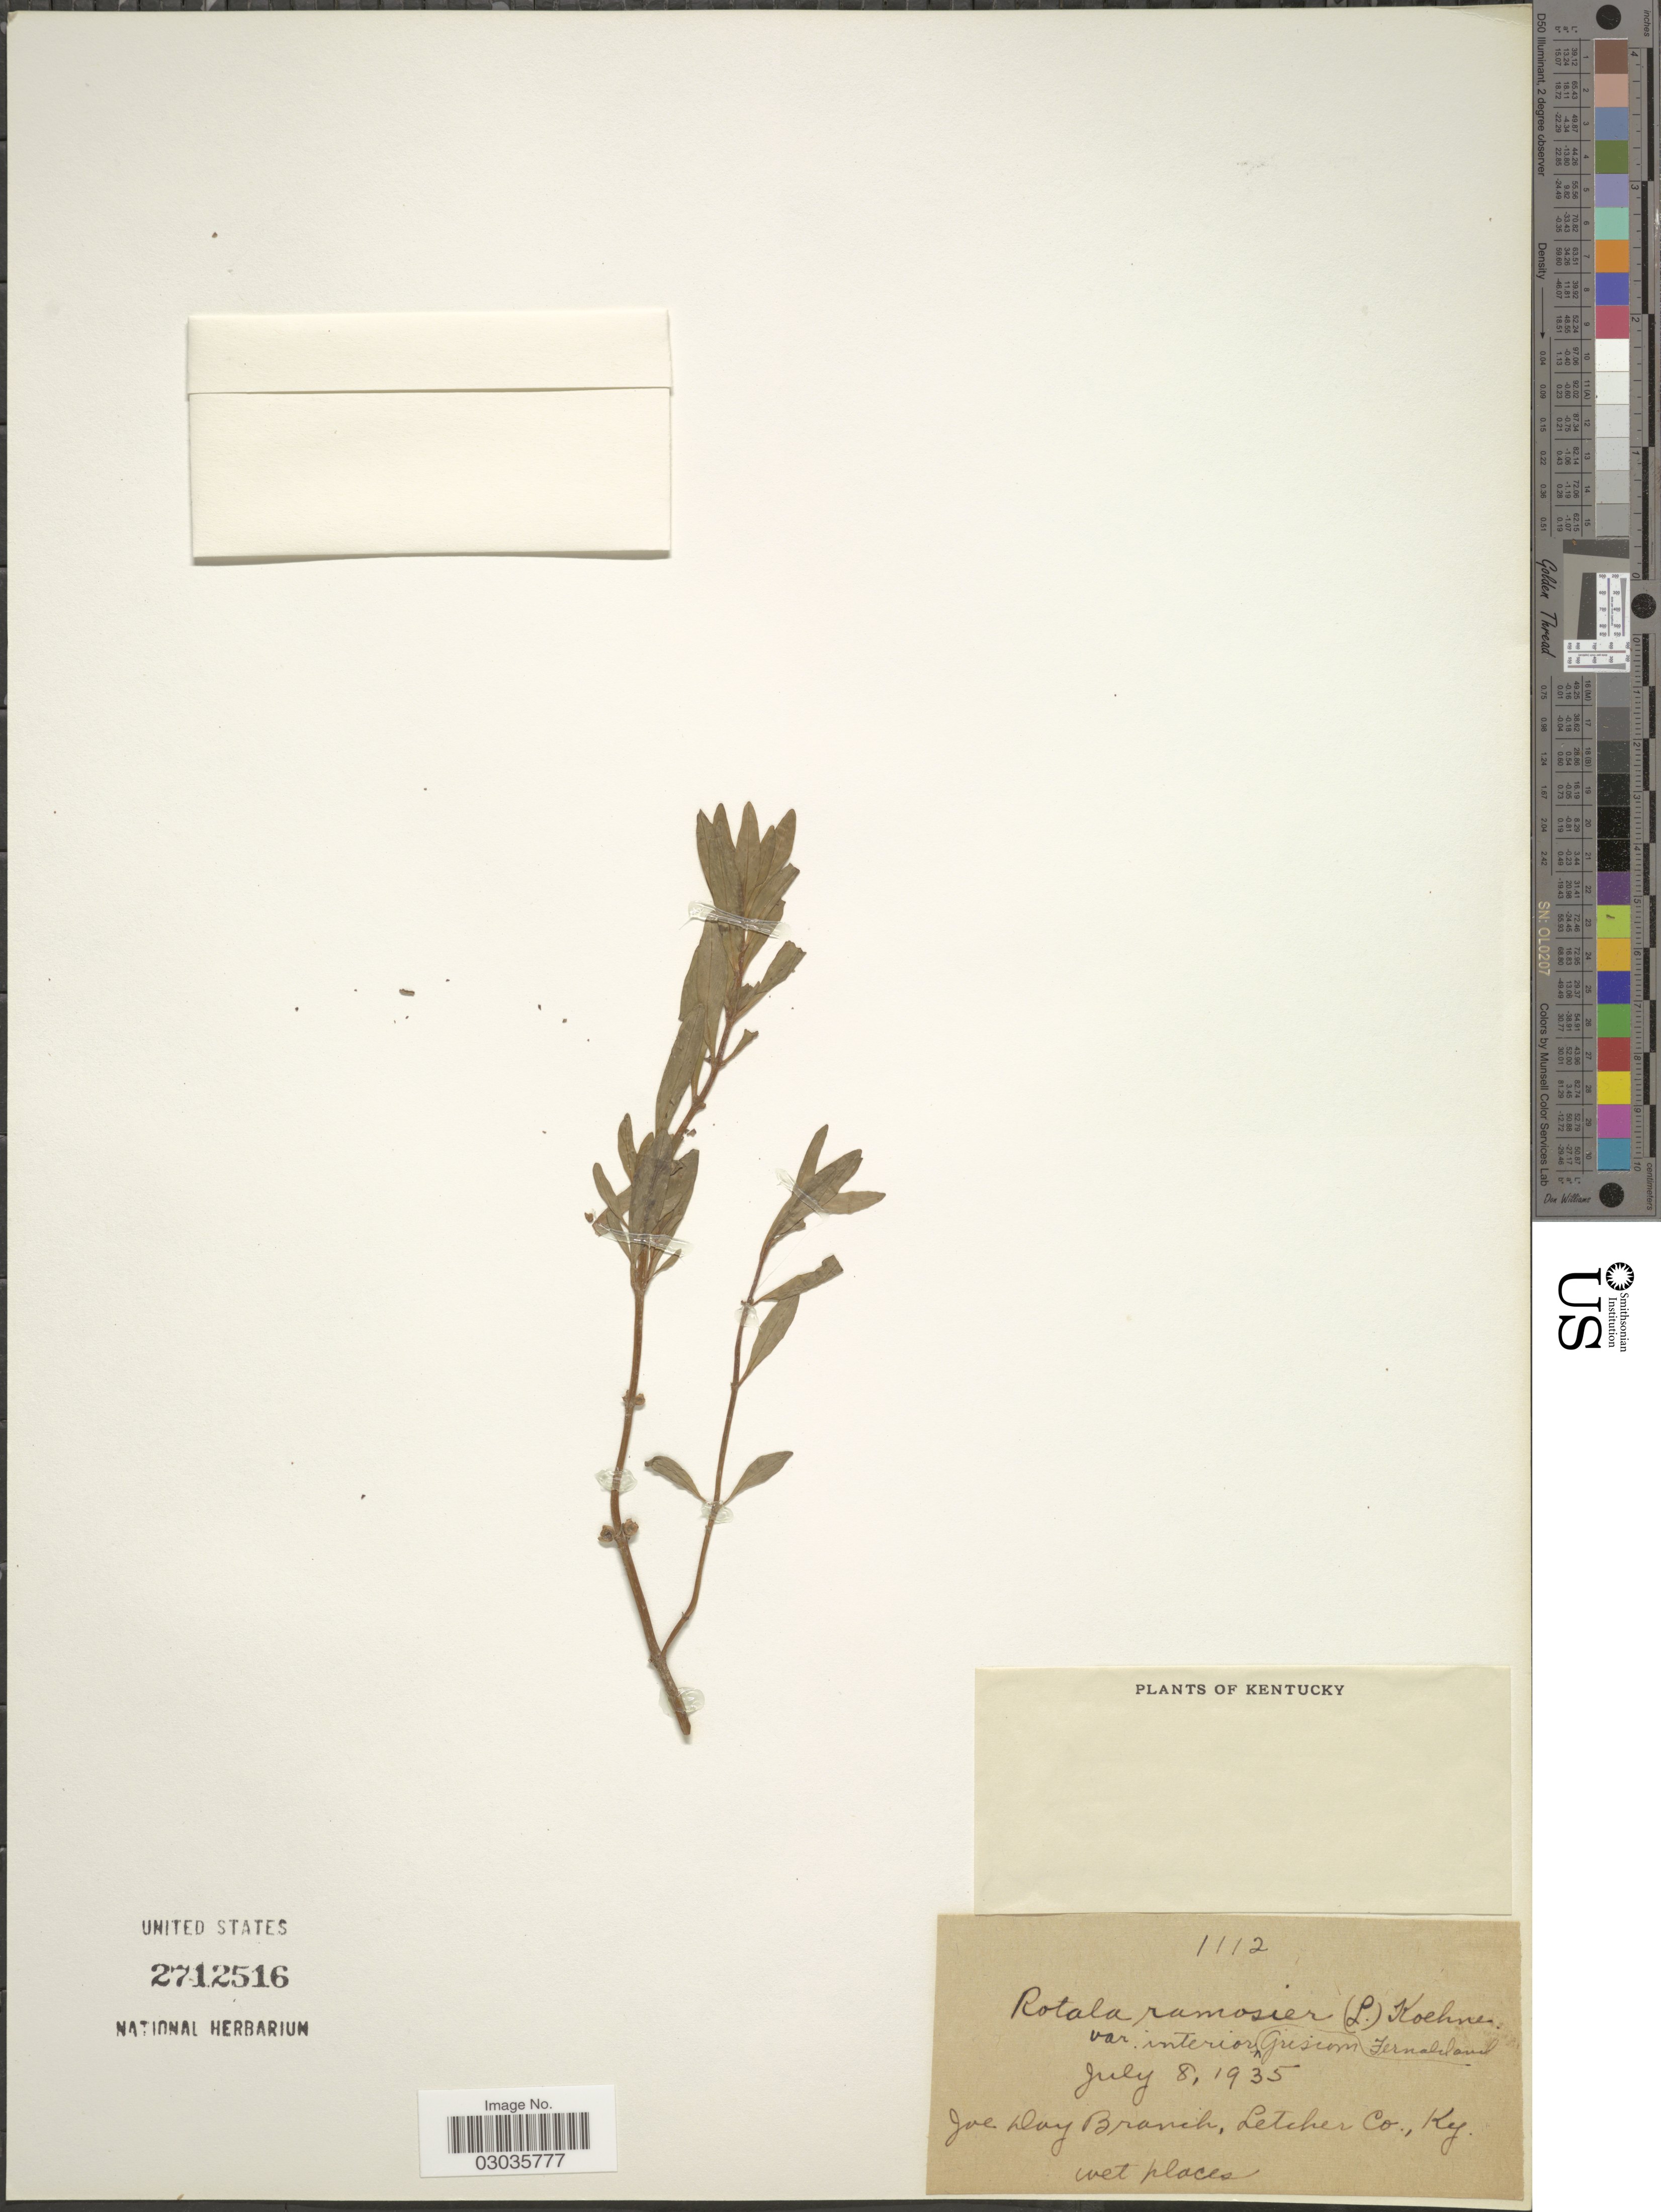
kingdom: Plantae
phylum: Tracheophyta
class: Magnoliopsida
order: Myrtales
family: Lythraceae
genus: Rotala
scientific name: Rotala ramosior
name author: (L.) Koehne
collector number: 1112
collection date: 1935-07-08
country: United States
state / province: Kentucky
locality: Joe Day Branch, Letcher Co.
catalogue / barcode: US 2712516